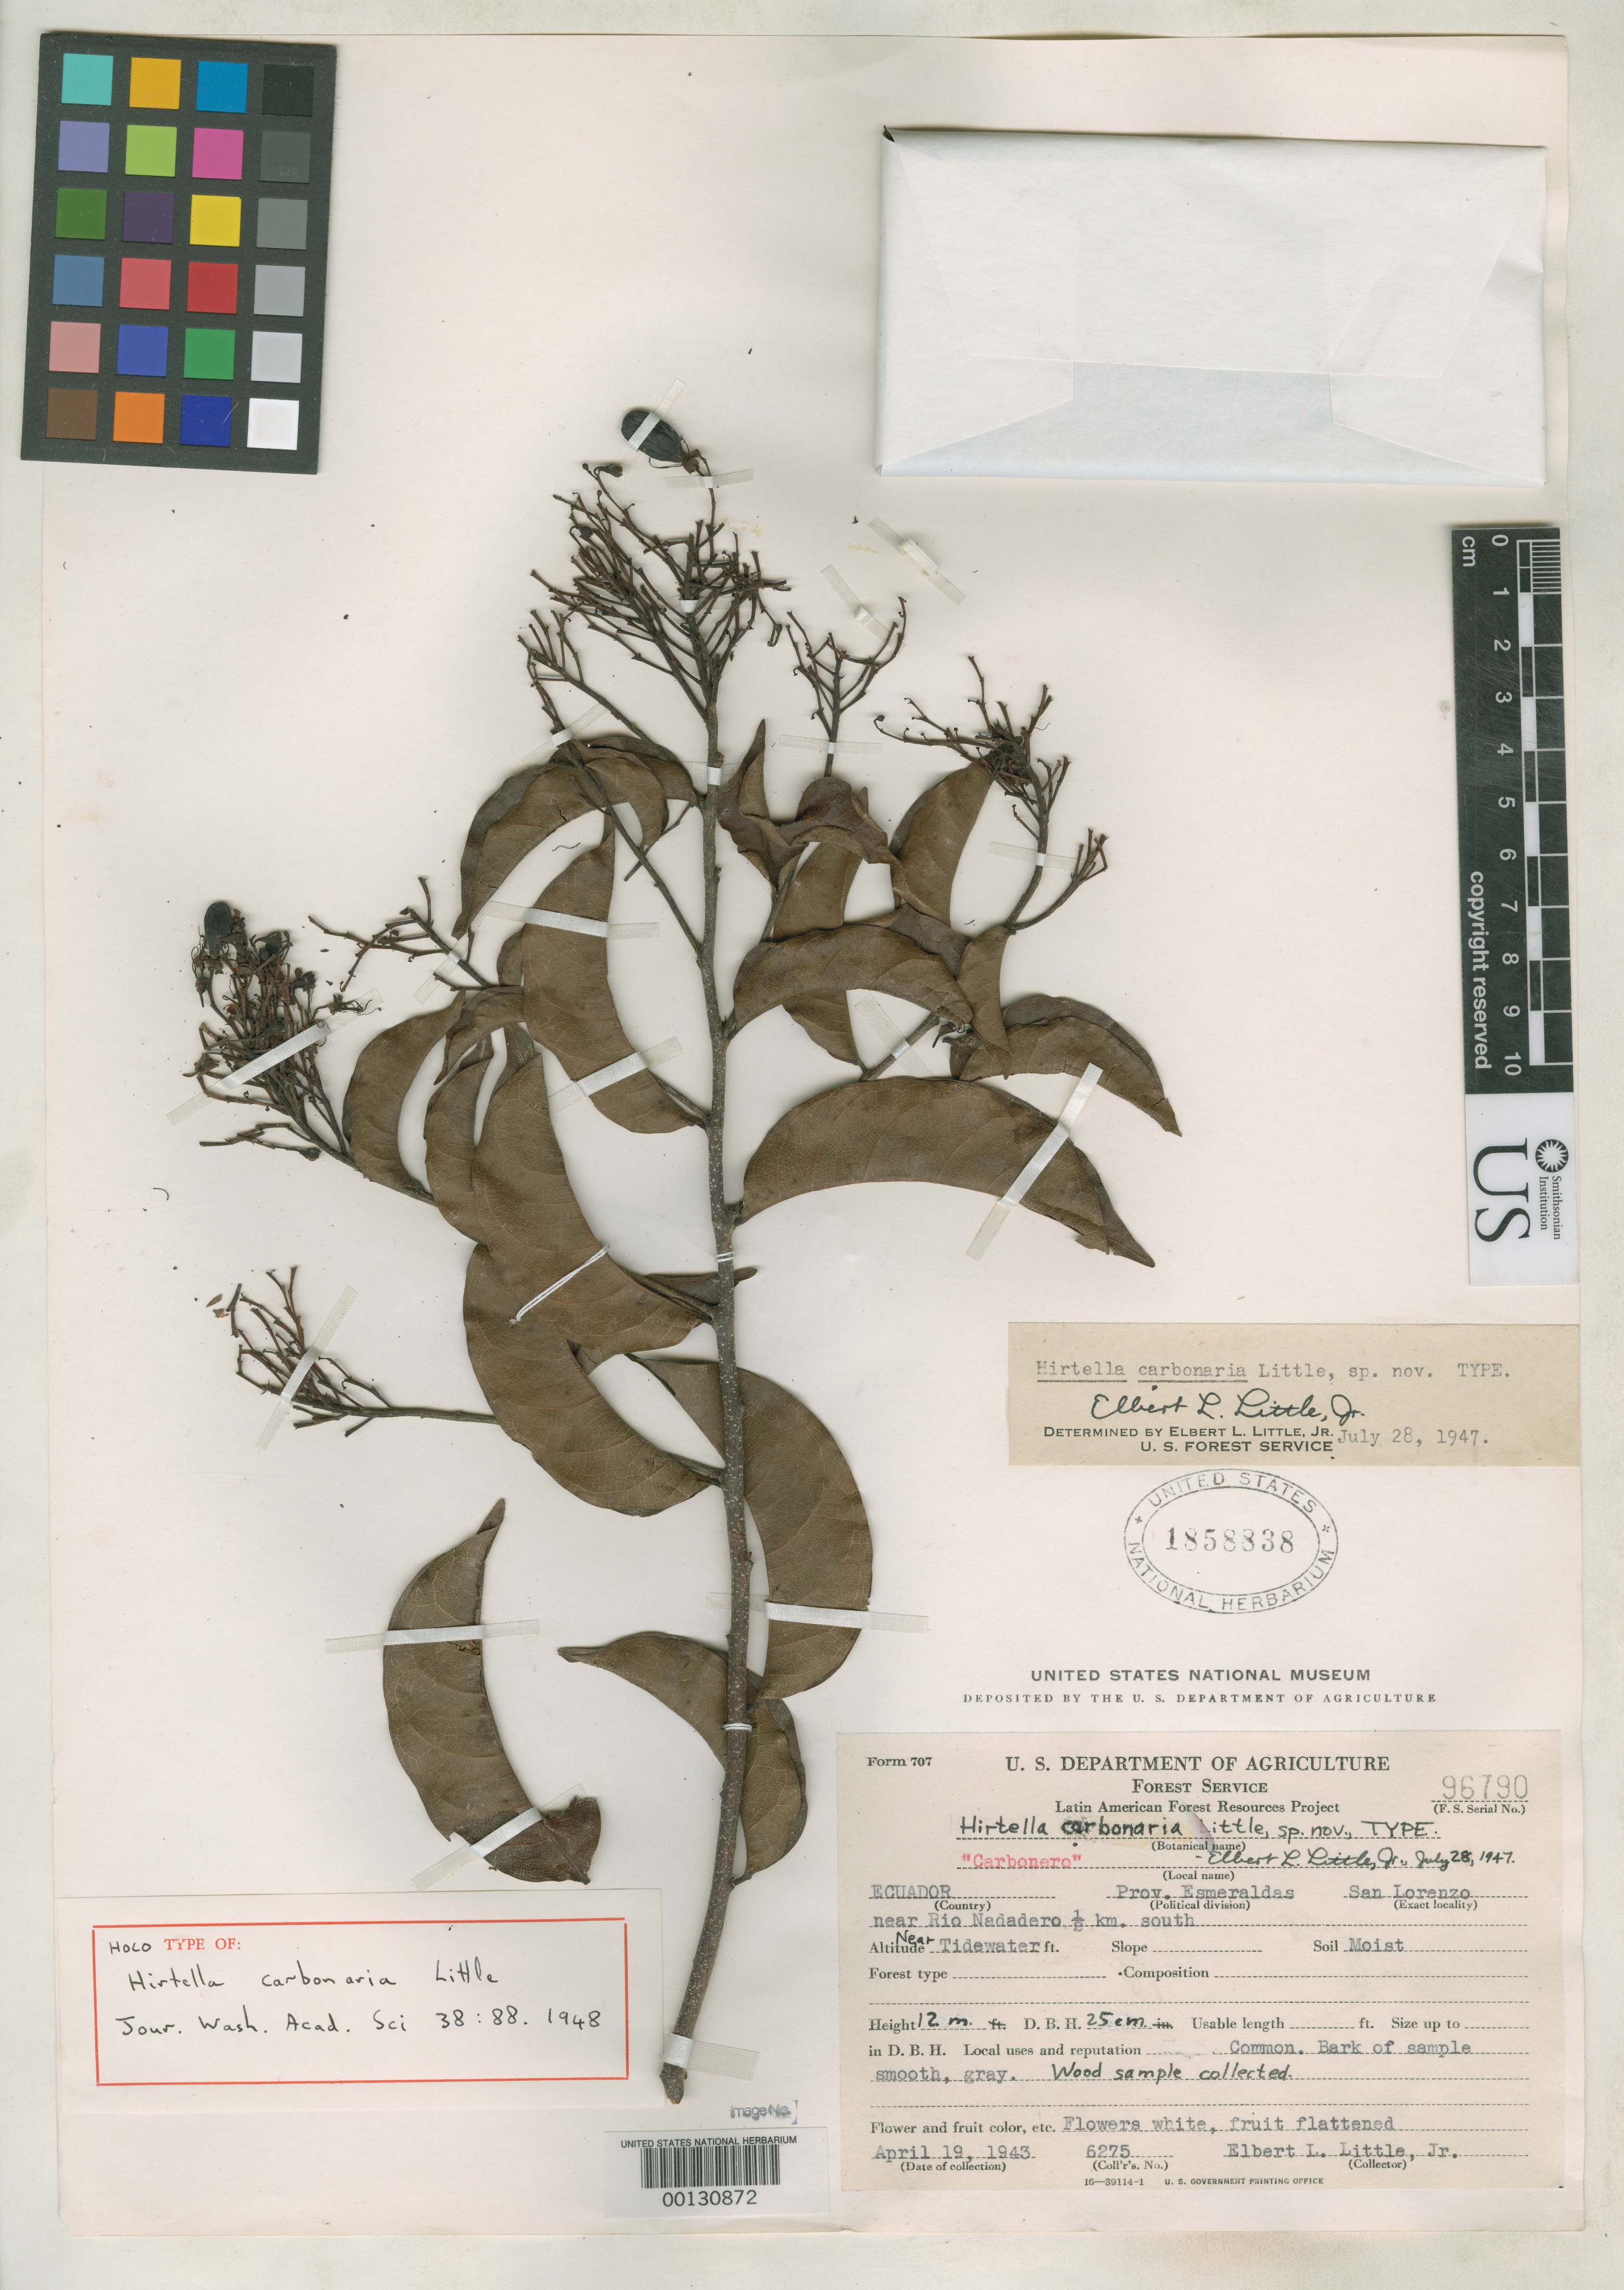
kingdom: Plantae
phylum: Tracheophyta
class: Magnoliopsida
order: Malpighiales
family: Chrysobalanaceae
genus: Hirtella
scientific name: Hirtella carbonaria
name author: Little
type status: Holotype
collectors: E. L. Little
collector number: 6275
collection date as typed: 19 Apr 1943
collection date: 1943-04-19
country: Ecuador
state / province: Esmeraldas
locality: San Lorenzo, near Rio Nadadero 1/2 km S.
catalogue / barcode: US 1858838